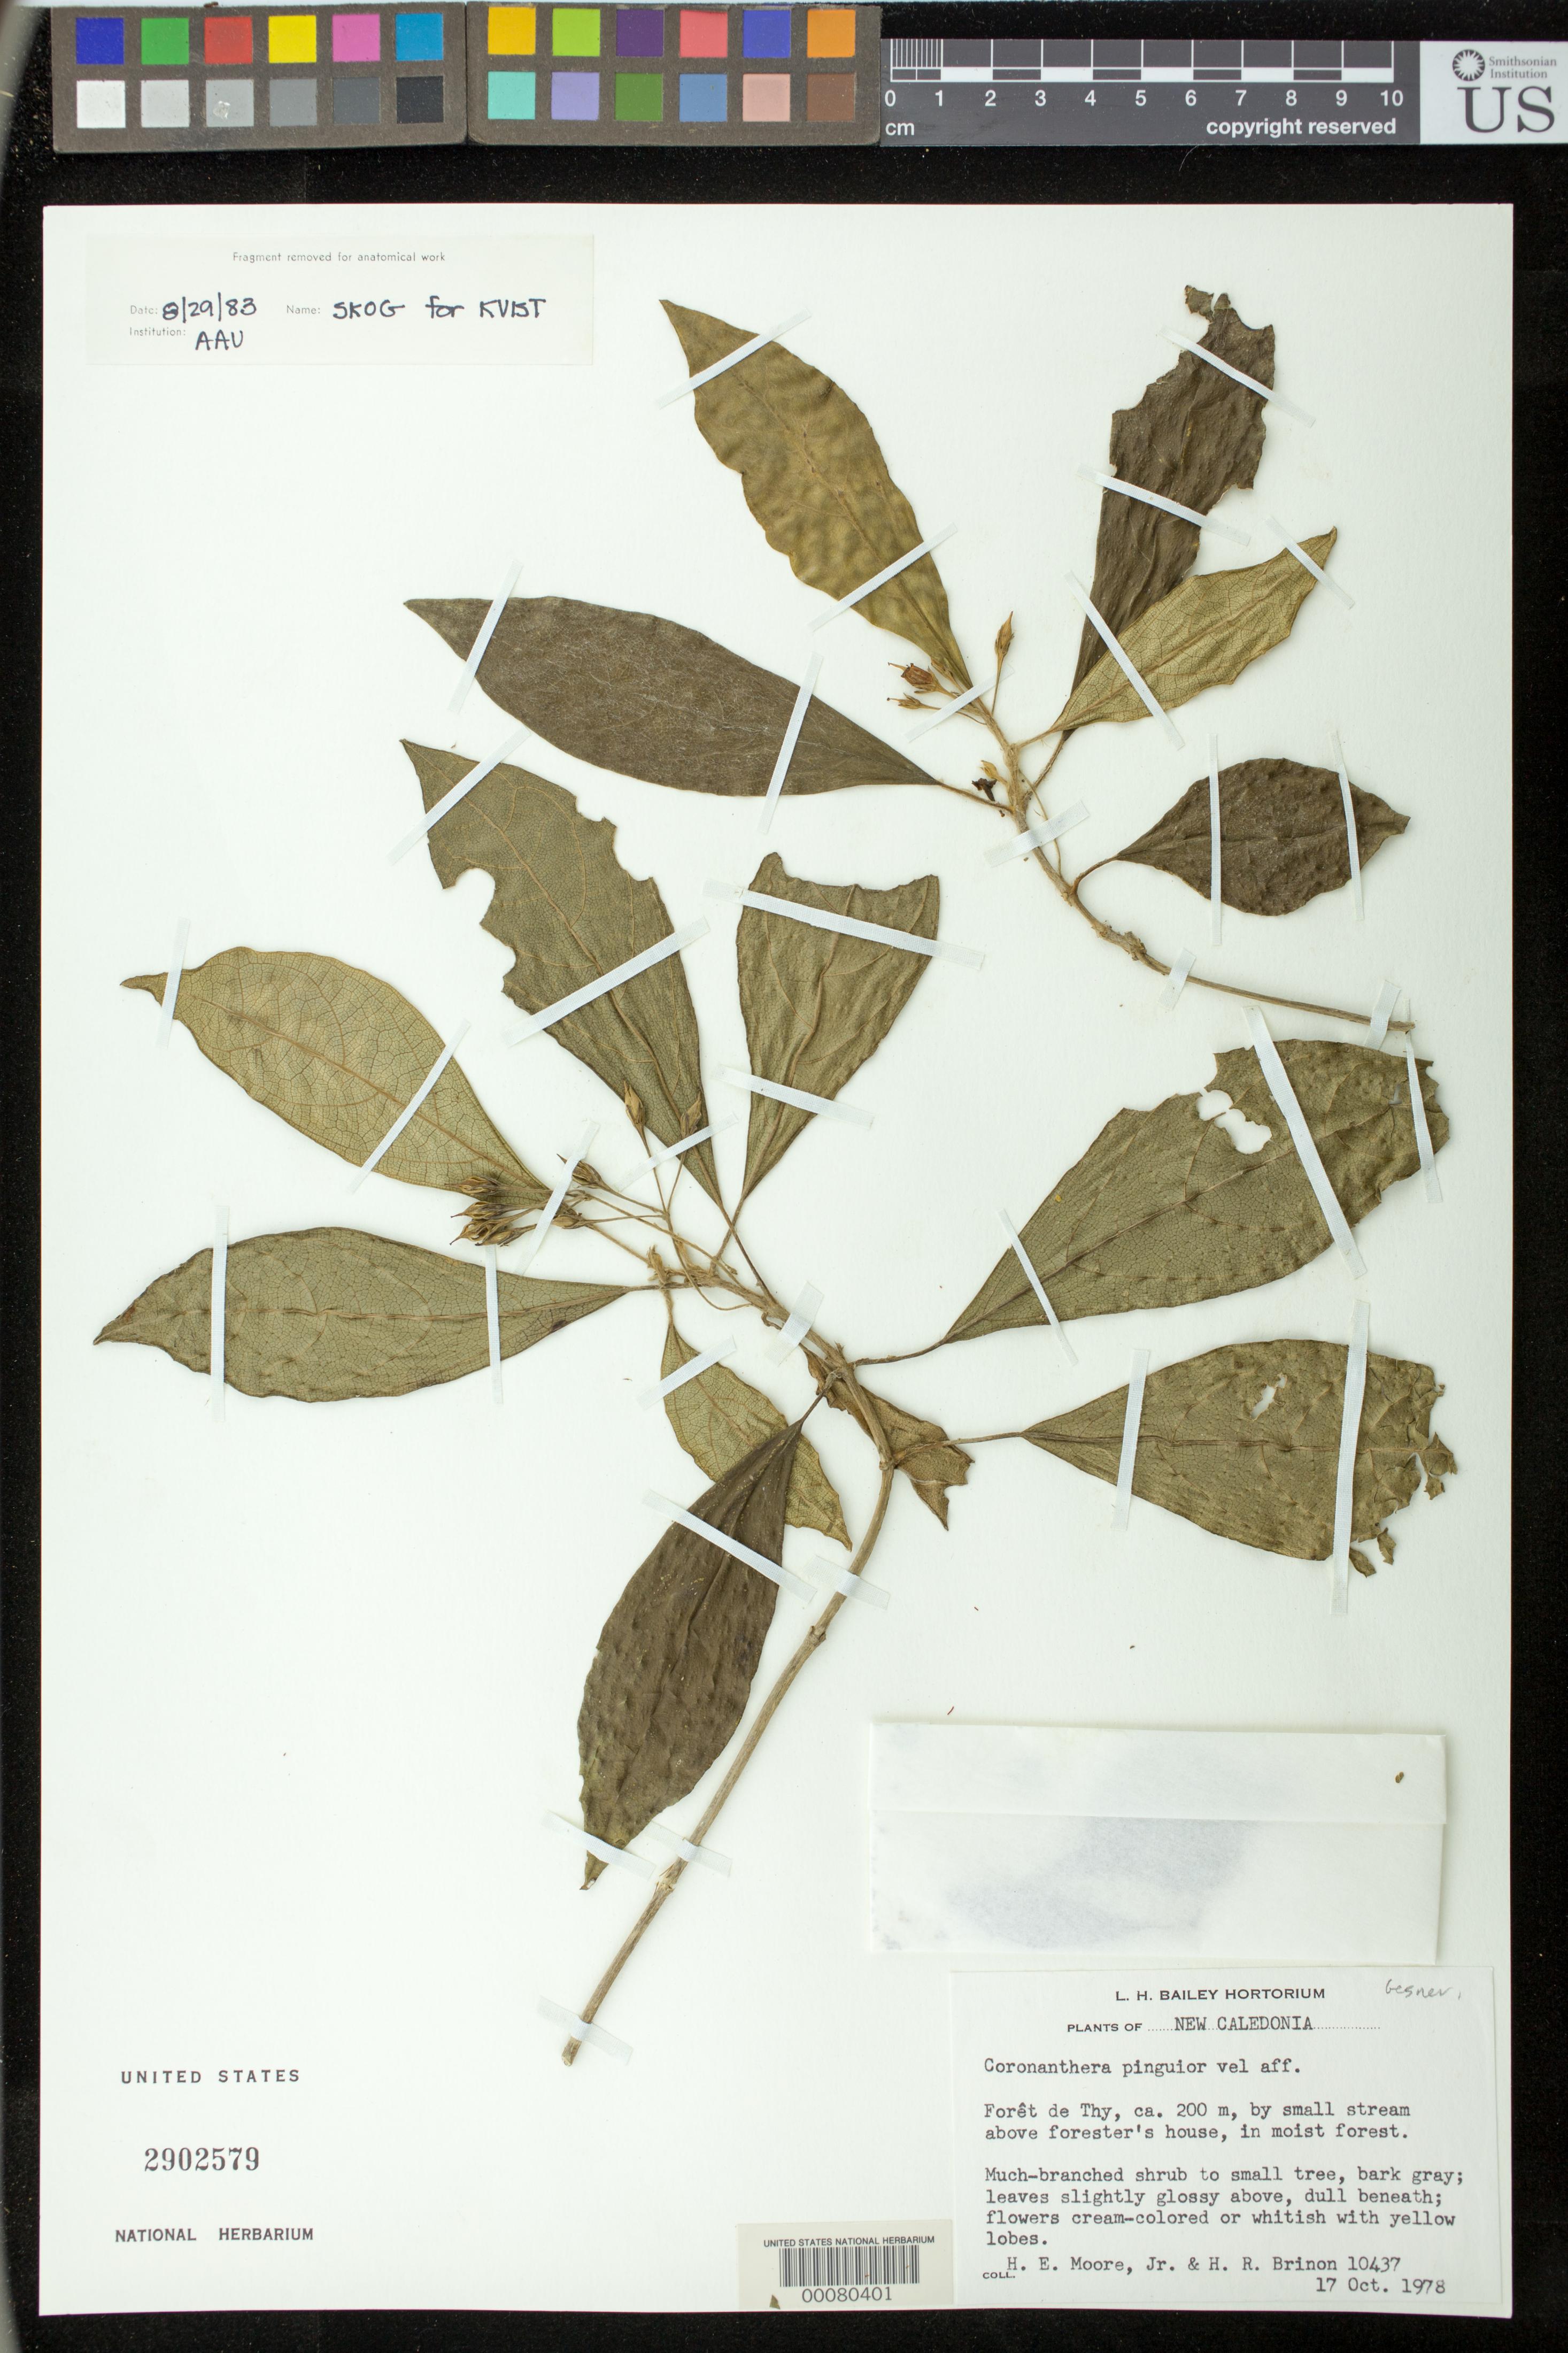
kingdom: Plantae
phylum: Tracheophyta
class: Magnoliopsida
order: Lamiales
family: Gesneriaceae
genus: Coronanthera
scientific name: Coronanthera pinguior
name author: C.B. Clarke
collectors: H. E. Moore & H. Brinon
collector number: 10437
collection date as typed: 17 Oct 1978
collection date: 1978-10-17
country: New Caledonia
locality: Forest of thy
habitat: By small stream above forester's house, in moist forest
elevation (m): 200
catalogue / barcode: US 2902579